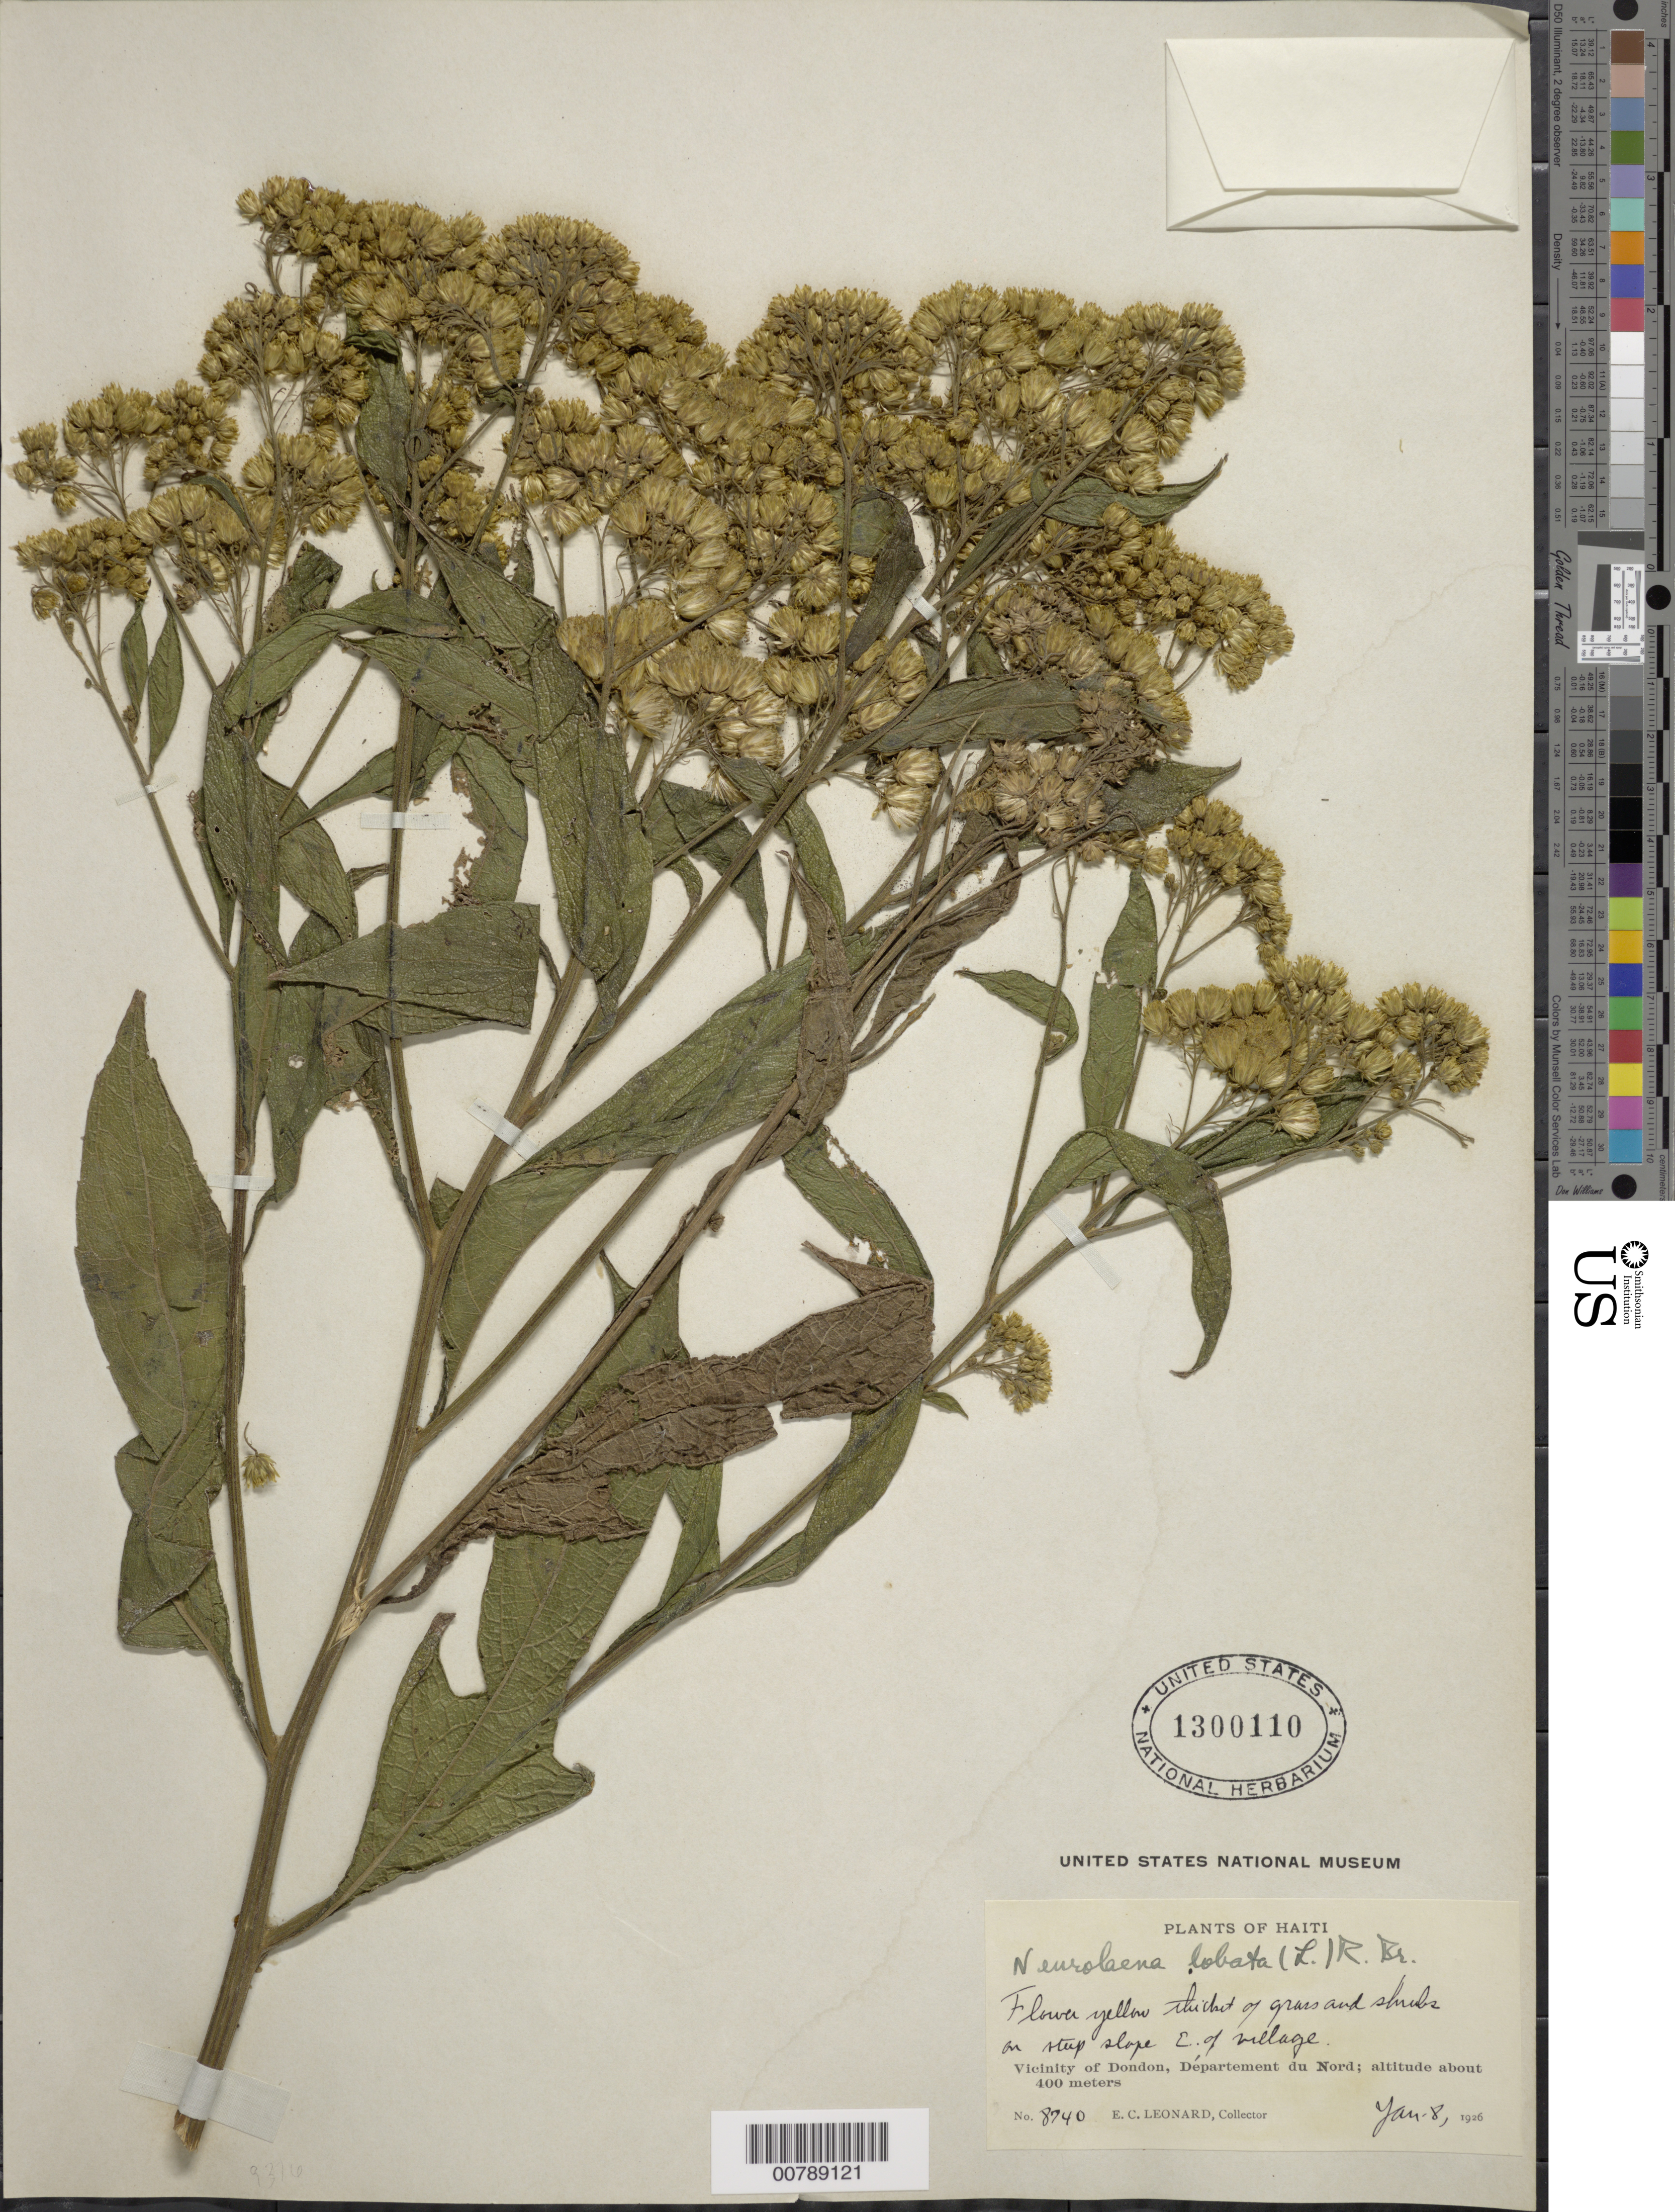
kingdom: Plantae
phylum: Tracheophyta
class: Magnoliopsida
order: Asterales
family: Asteraceae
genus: Neurolaena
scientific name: Neurolaena lobata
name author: (L.) R. Br. ex Cass.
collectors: E. C. Leonard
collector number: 8740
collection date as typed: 08 Jan 1926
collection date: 1926-01-08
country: Haiti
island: Hispaniola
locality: Vicinity of Dondon, Département du Nord. Steep slope E of village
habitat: Thicket of grass and shrubs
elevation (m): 400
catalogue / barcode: US 1300110